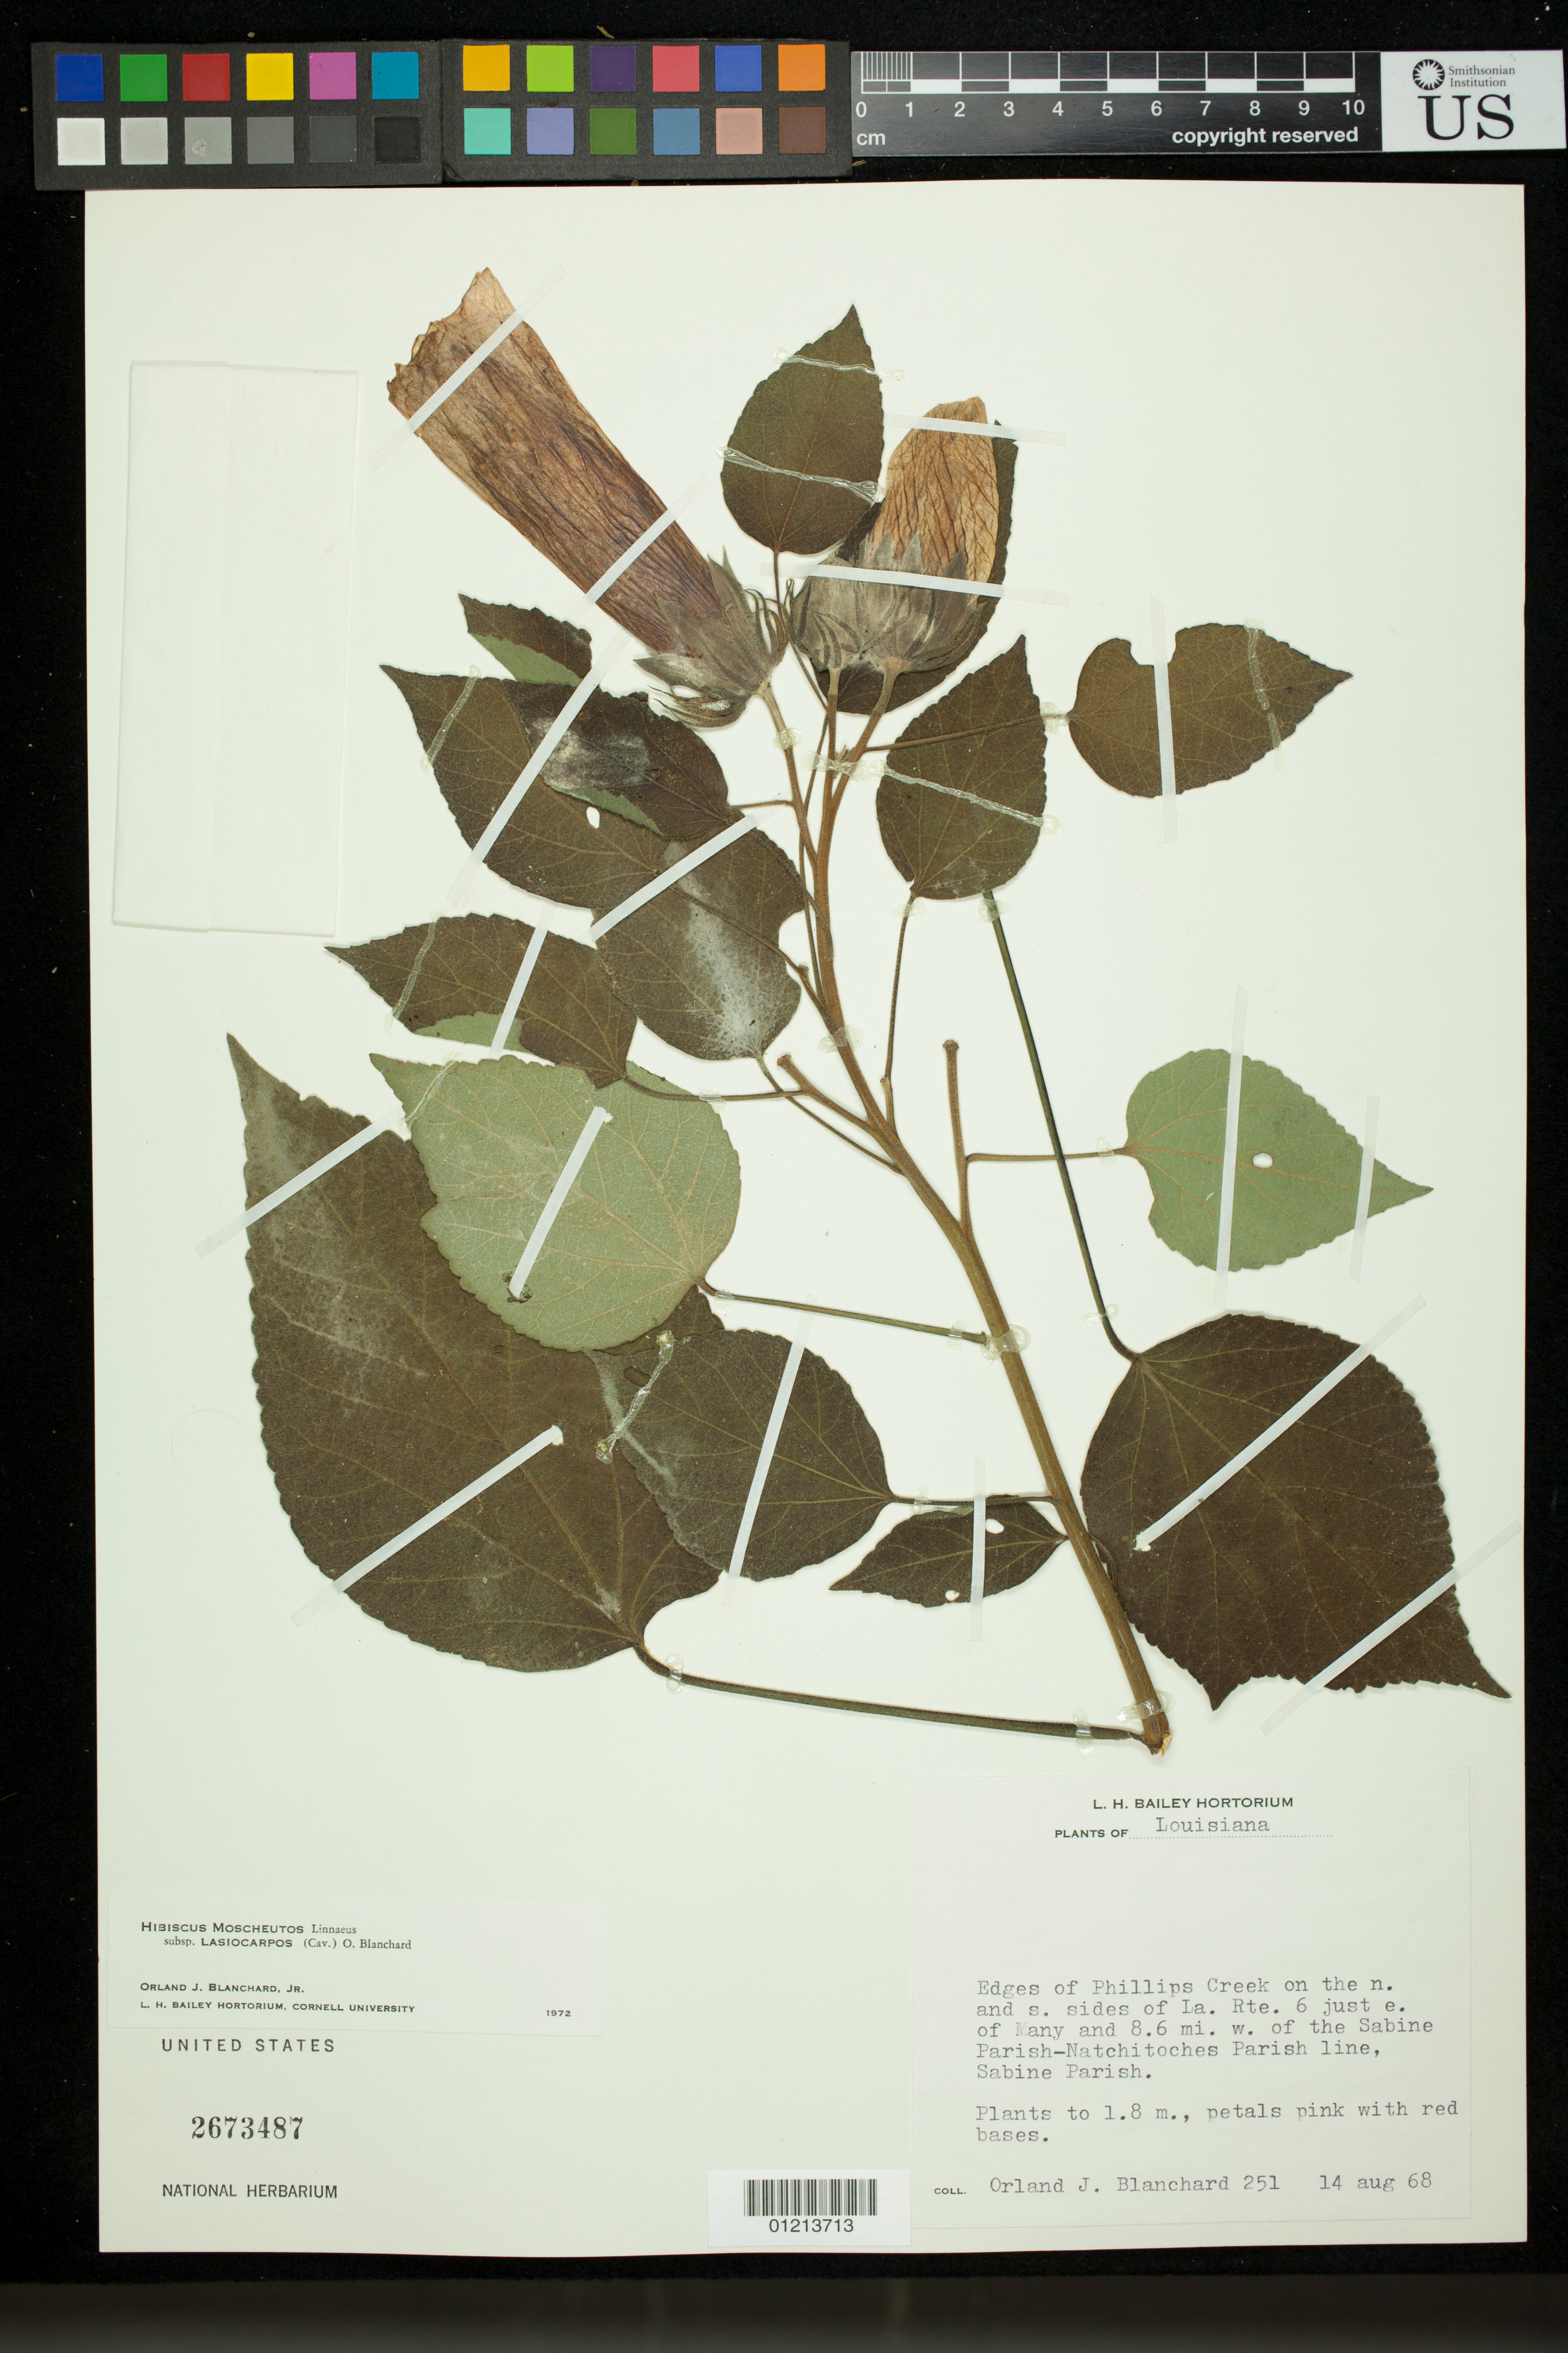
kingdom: Plantae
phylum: Tracheophyta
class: Magnoliopsida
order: Malvales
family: Malvaceae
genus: Hibiscus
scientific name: Hibiscus moscheutos subsp. lasiocarpos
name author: (Cav.) O.J. Blanch.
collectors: O. J. Blanchard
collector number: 251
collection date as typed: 14 Aug 1968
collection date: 1968-08-14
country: United States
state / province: Louisiana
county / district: Sabine Parish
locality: Edges of Phillips Creek on the n. and s. sides of La. Rte. 6 just e. of Many and 8.6 mi. w. of the Sabine Parish-Natchitoches Parish line, Sabine Parish.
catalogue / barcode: US 2673487